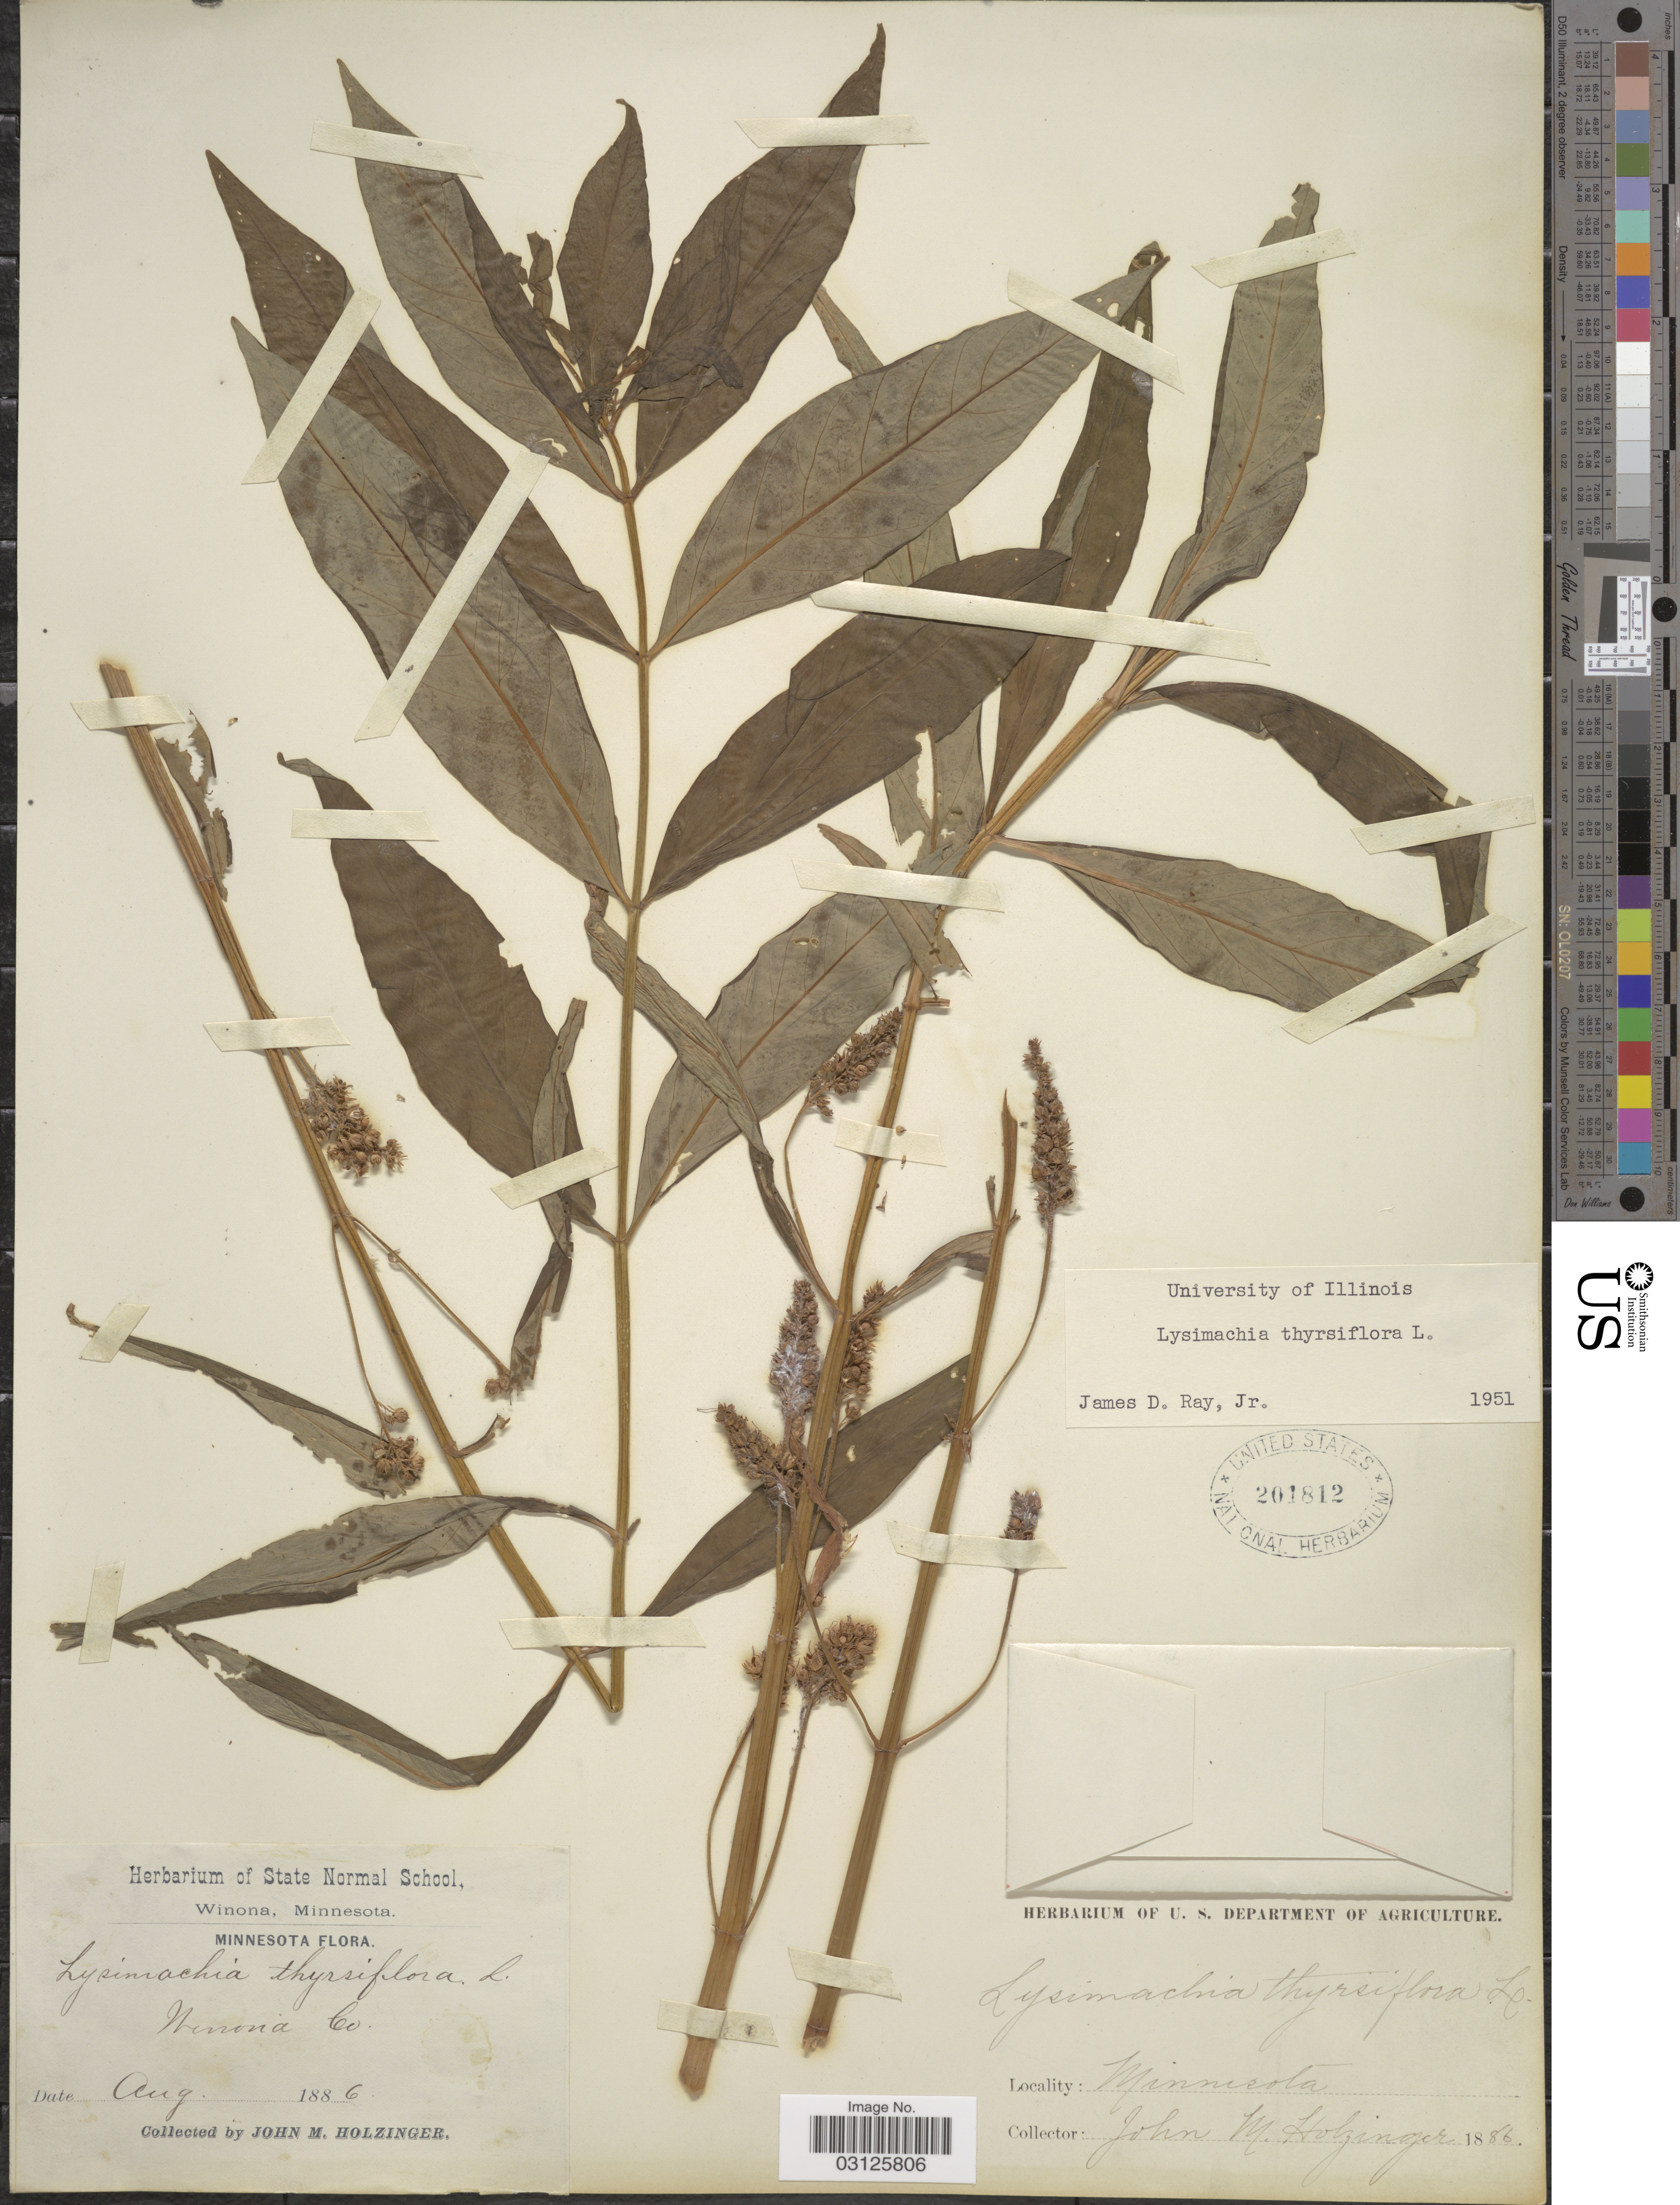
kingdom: Plantae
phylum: Tracheophyta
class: Magnoliopsida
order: Ericales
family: Primulaceae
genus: Lysimachia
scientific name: Lysimachia thyrsiflora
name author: L.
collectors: J. M. Holzinger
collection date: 1886-08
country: United States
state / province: Minnesota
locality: Winona Co.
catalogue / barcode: US 201812